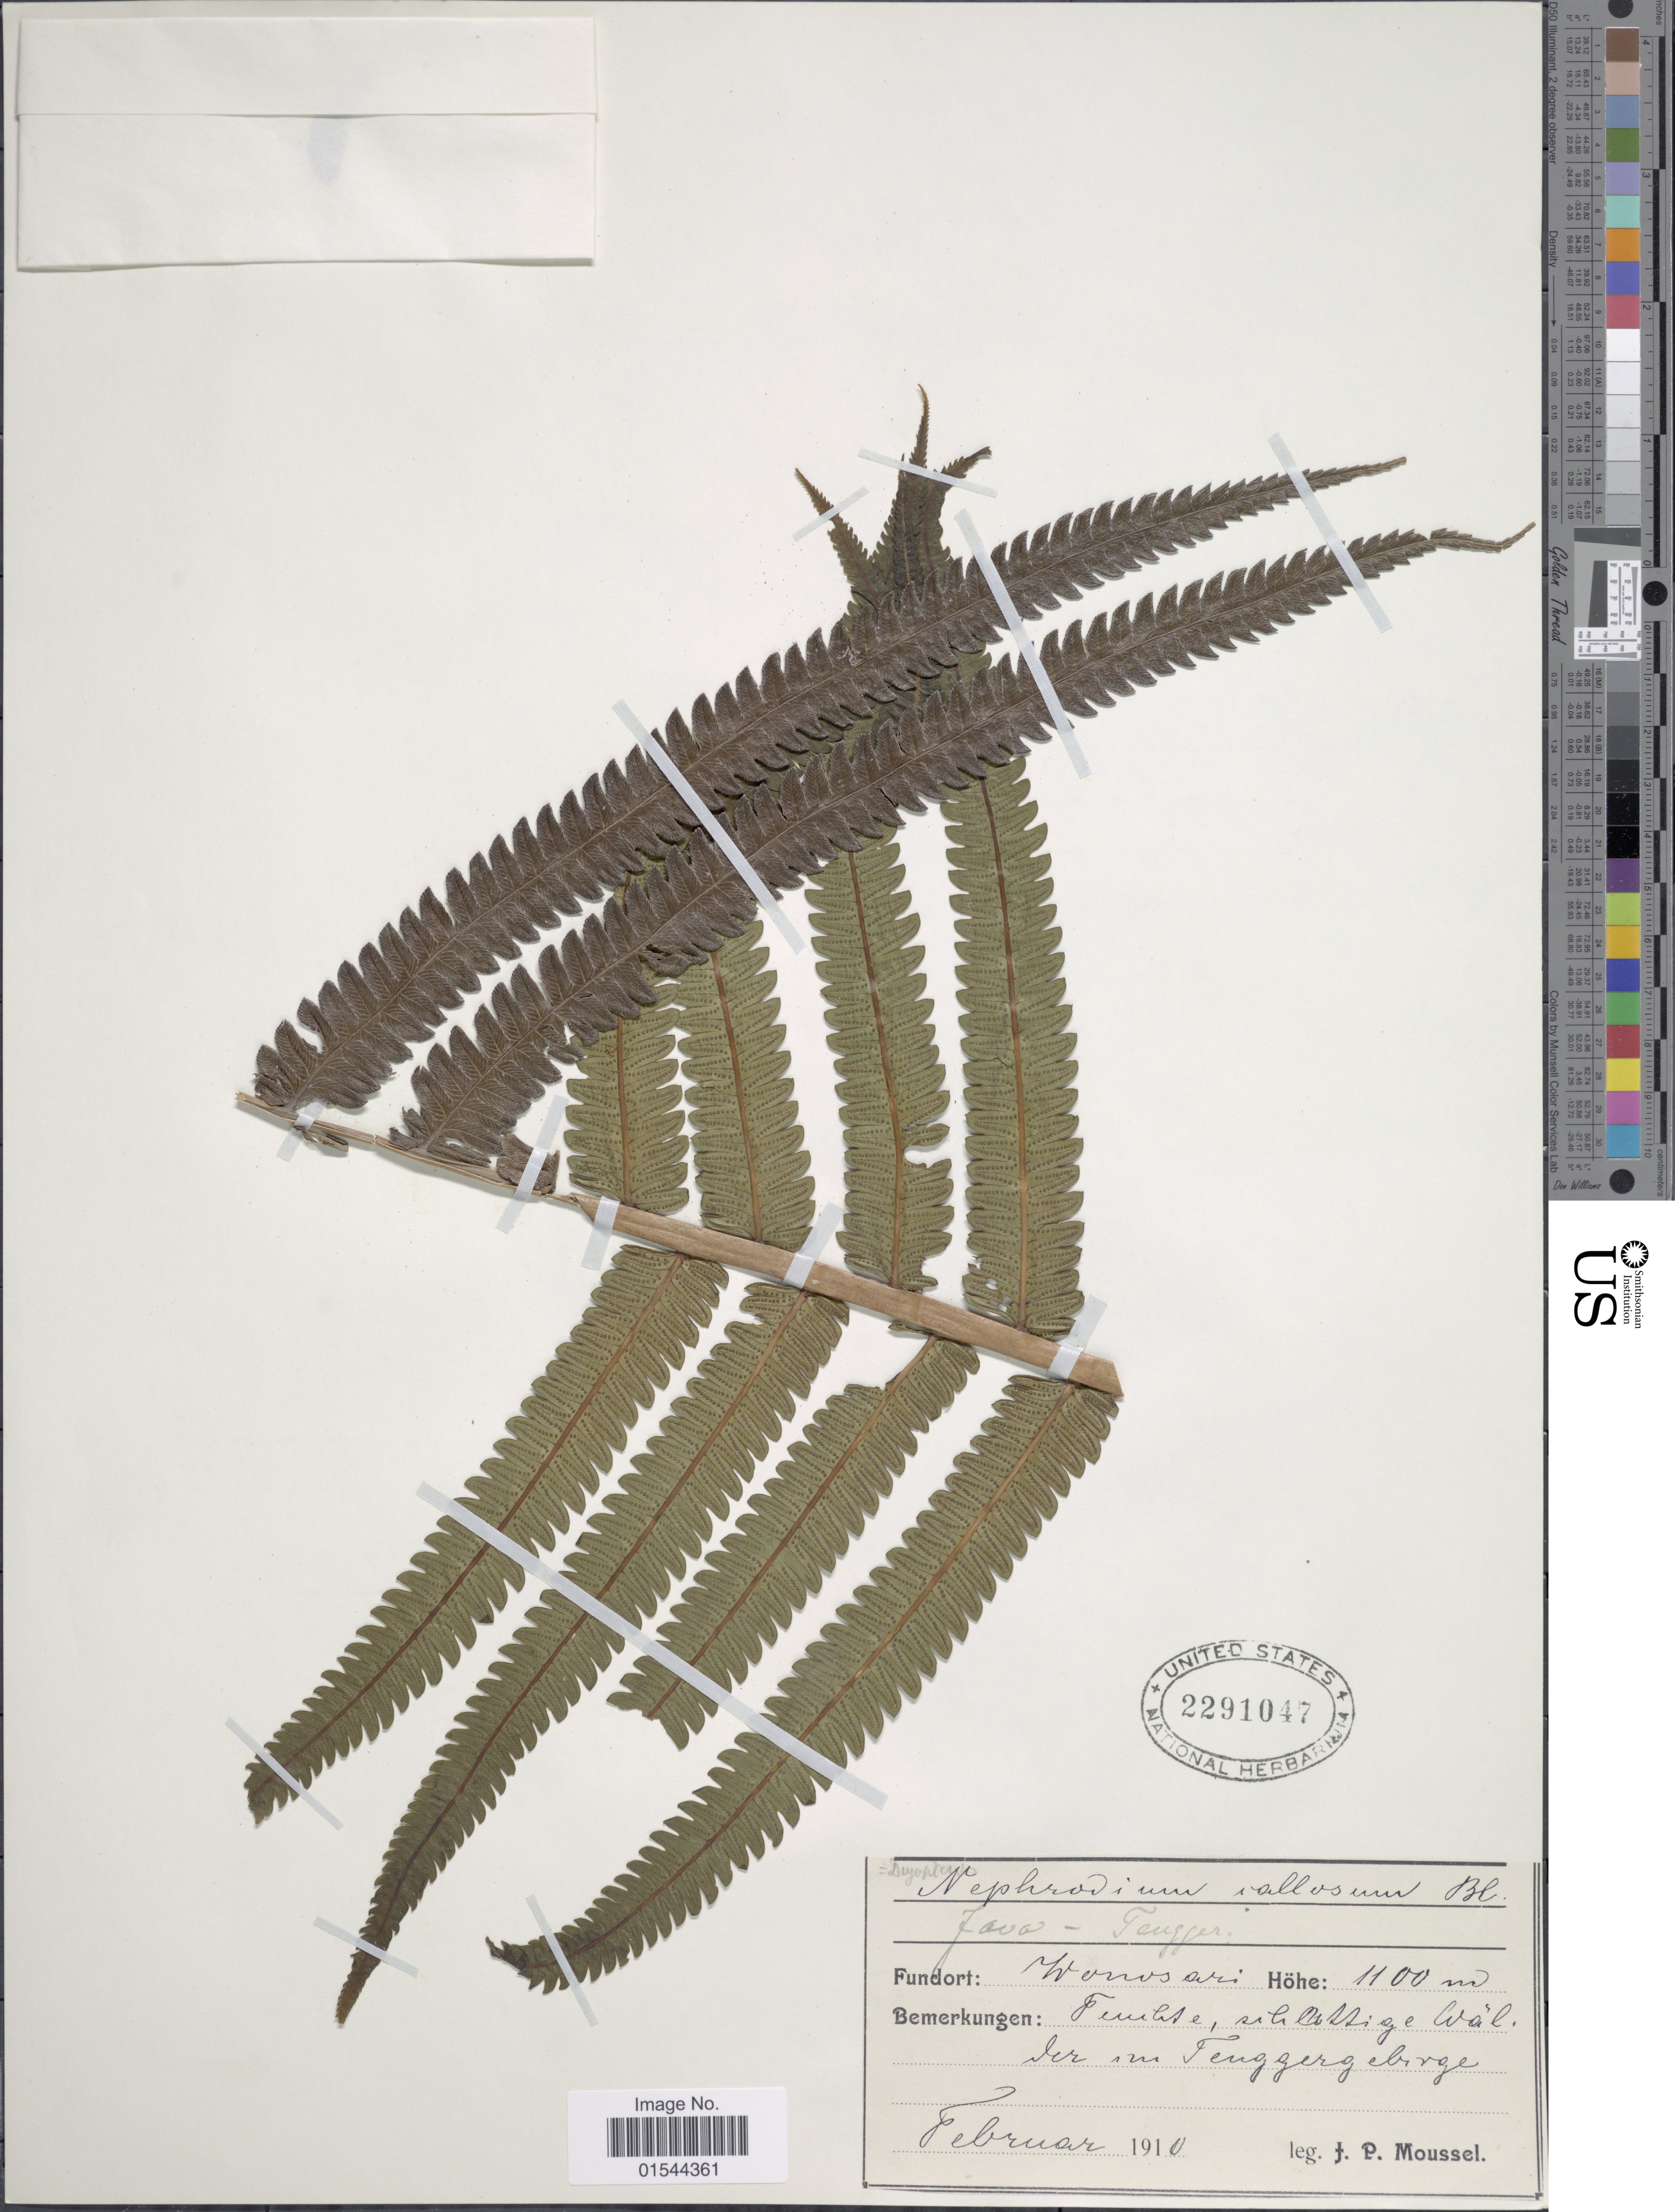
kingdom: Plantae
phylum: Tracheophyta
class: Polypodiopsida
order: Polypodiales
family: Thelypteridaceae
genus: Pneumatopteris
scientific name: Pneumatopteris callosa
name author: (Blume) Nakai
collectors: J. Moussel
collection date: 1910-02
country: Indonesia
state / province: Java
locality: Java-Tengger, Femlise, siliallige Wal, ver im Tenggergebirge [interpreted]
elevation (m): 1100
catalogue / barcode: US 2291047